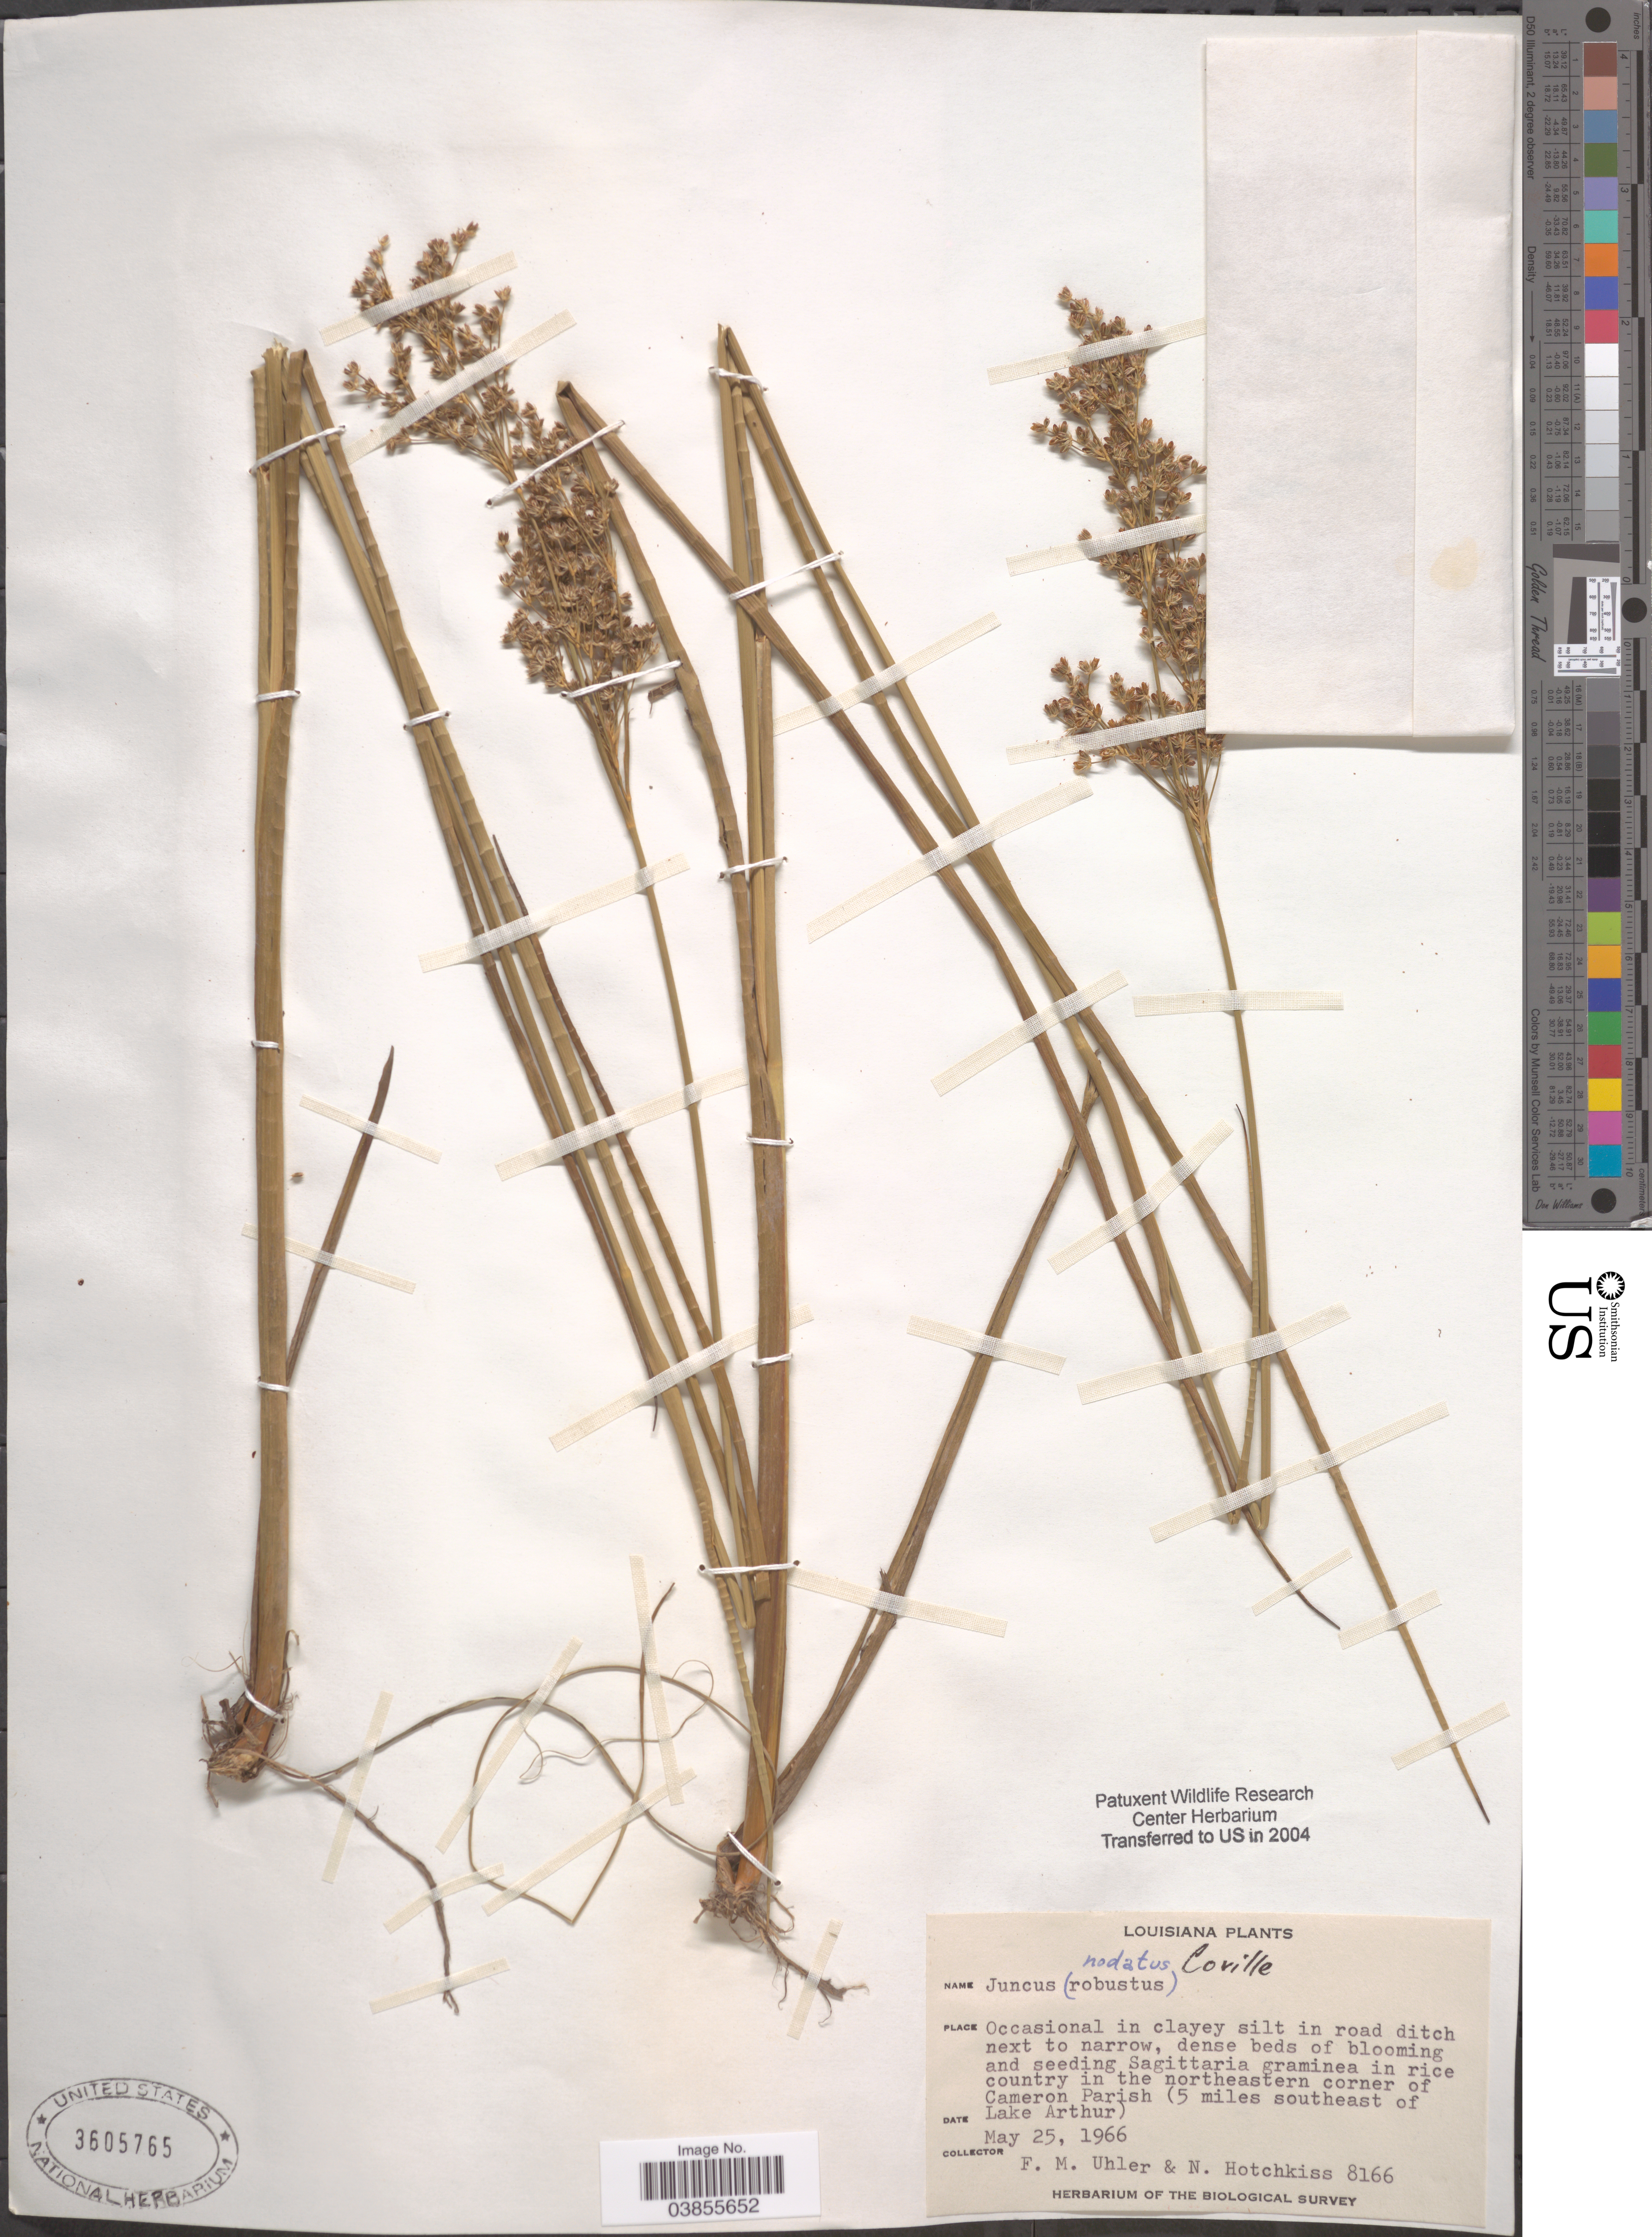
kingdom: Plantae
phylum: Tracheophyta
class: Liliopsida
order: Poales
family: Juncaceae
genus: Juncus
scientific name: Juncus nodatus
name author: Coville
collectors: F. M. Uhler & N. Hotchkiss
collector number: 8166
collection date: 1966-05-25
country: United States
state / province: Louisiana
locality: In rice country in the northeastern corner of Cameron Parish ( 5 miles southeast of Lake Arthur).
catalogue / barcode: US 3605765